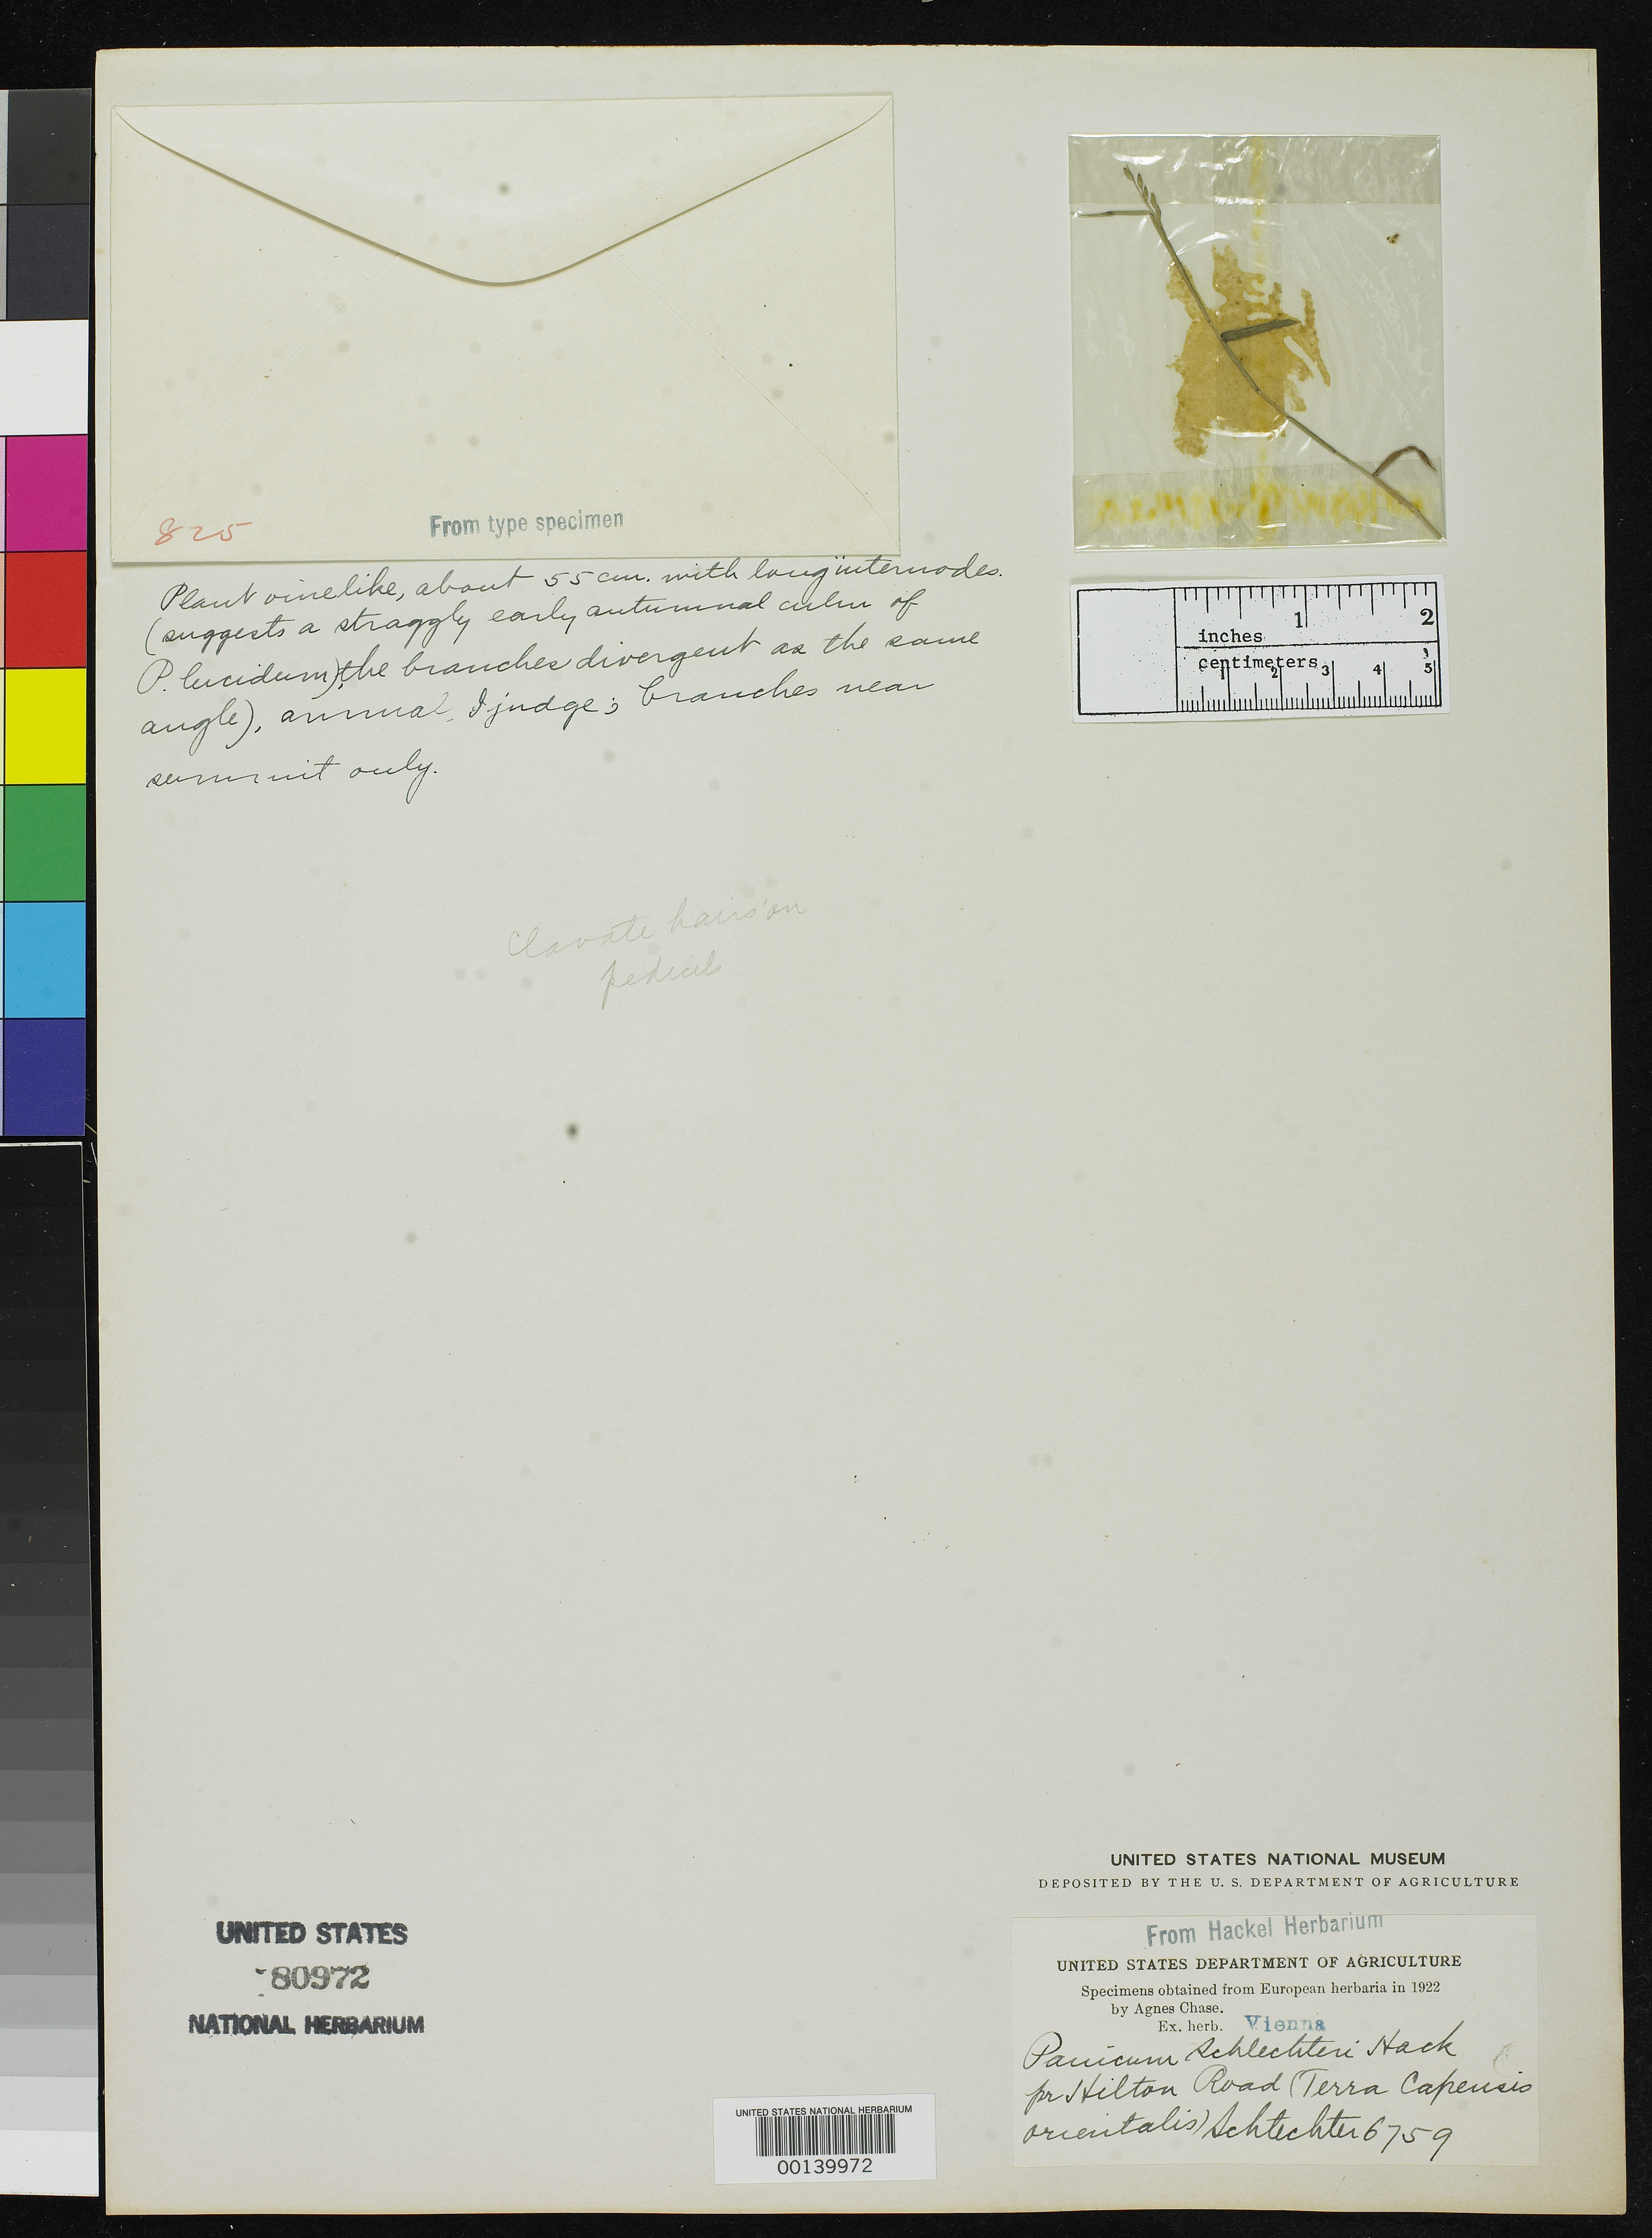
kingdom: Plantae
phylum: Tracheophyta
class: Liliopsida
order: Poales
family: Poaceae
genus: Panicum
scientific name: Panicum schlechteri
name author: Hack.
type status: Type Fragment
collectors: F. R. R. Schlechter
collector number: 6759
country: South Africa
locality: Terra Capensis orientales near Hilton Road.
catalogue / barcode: US 80972